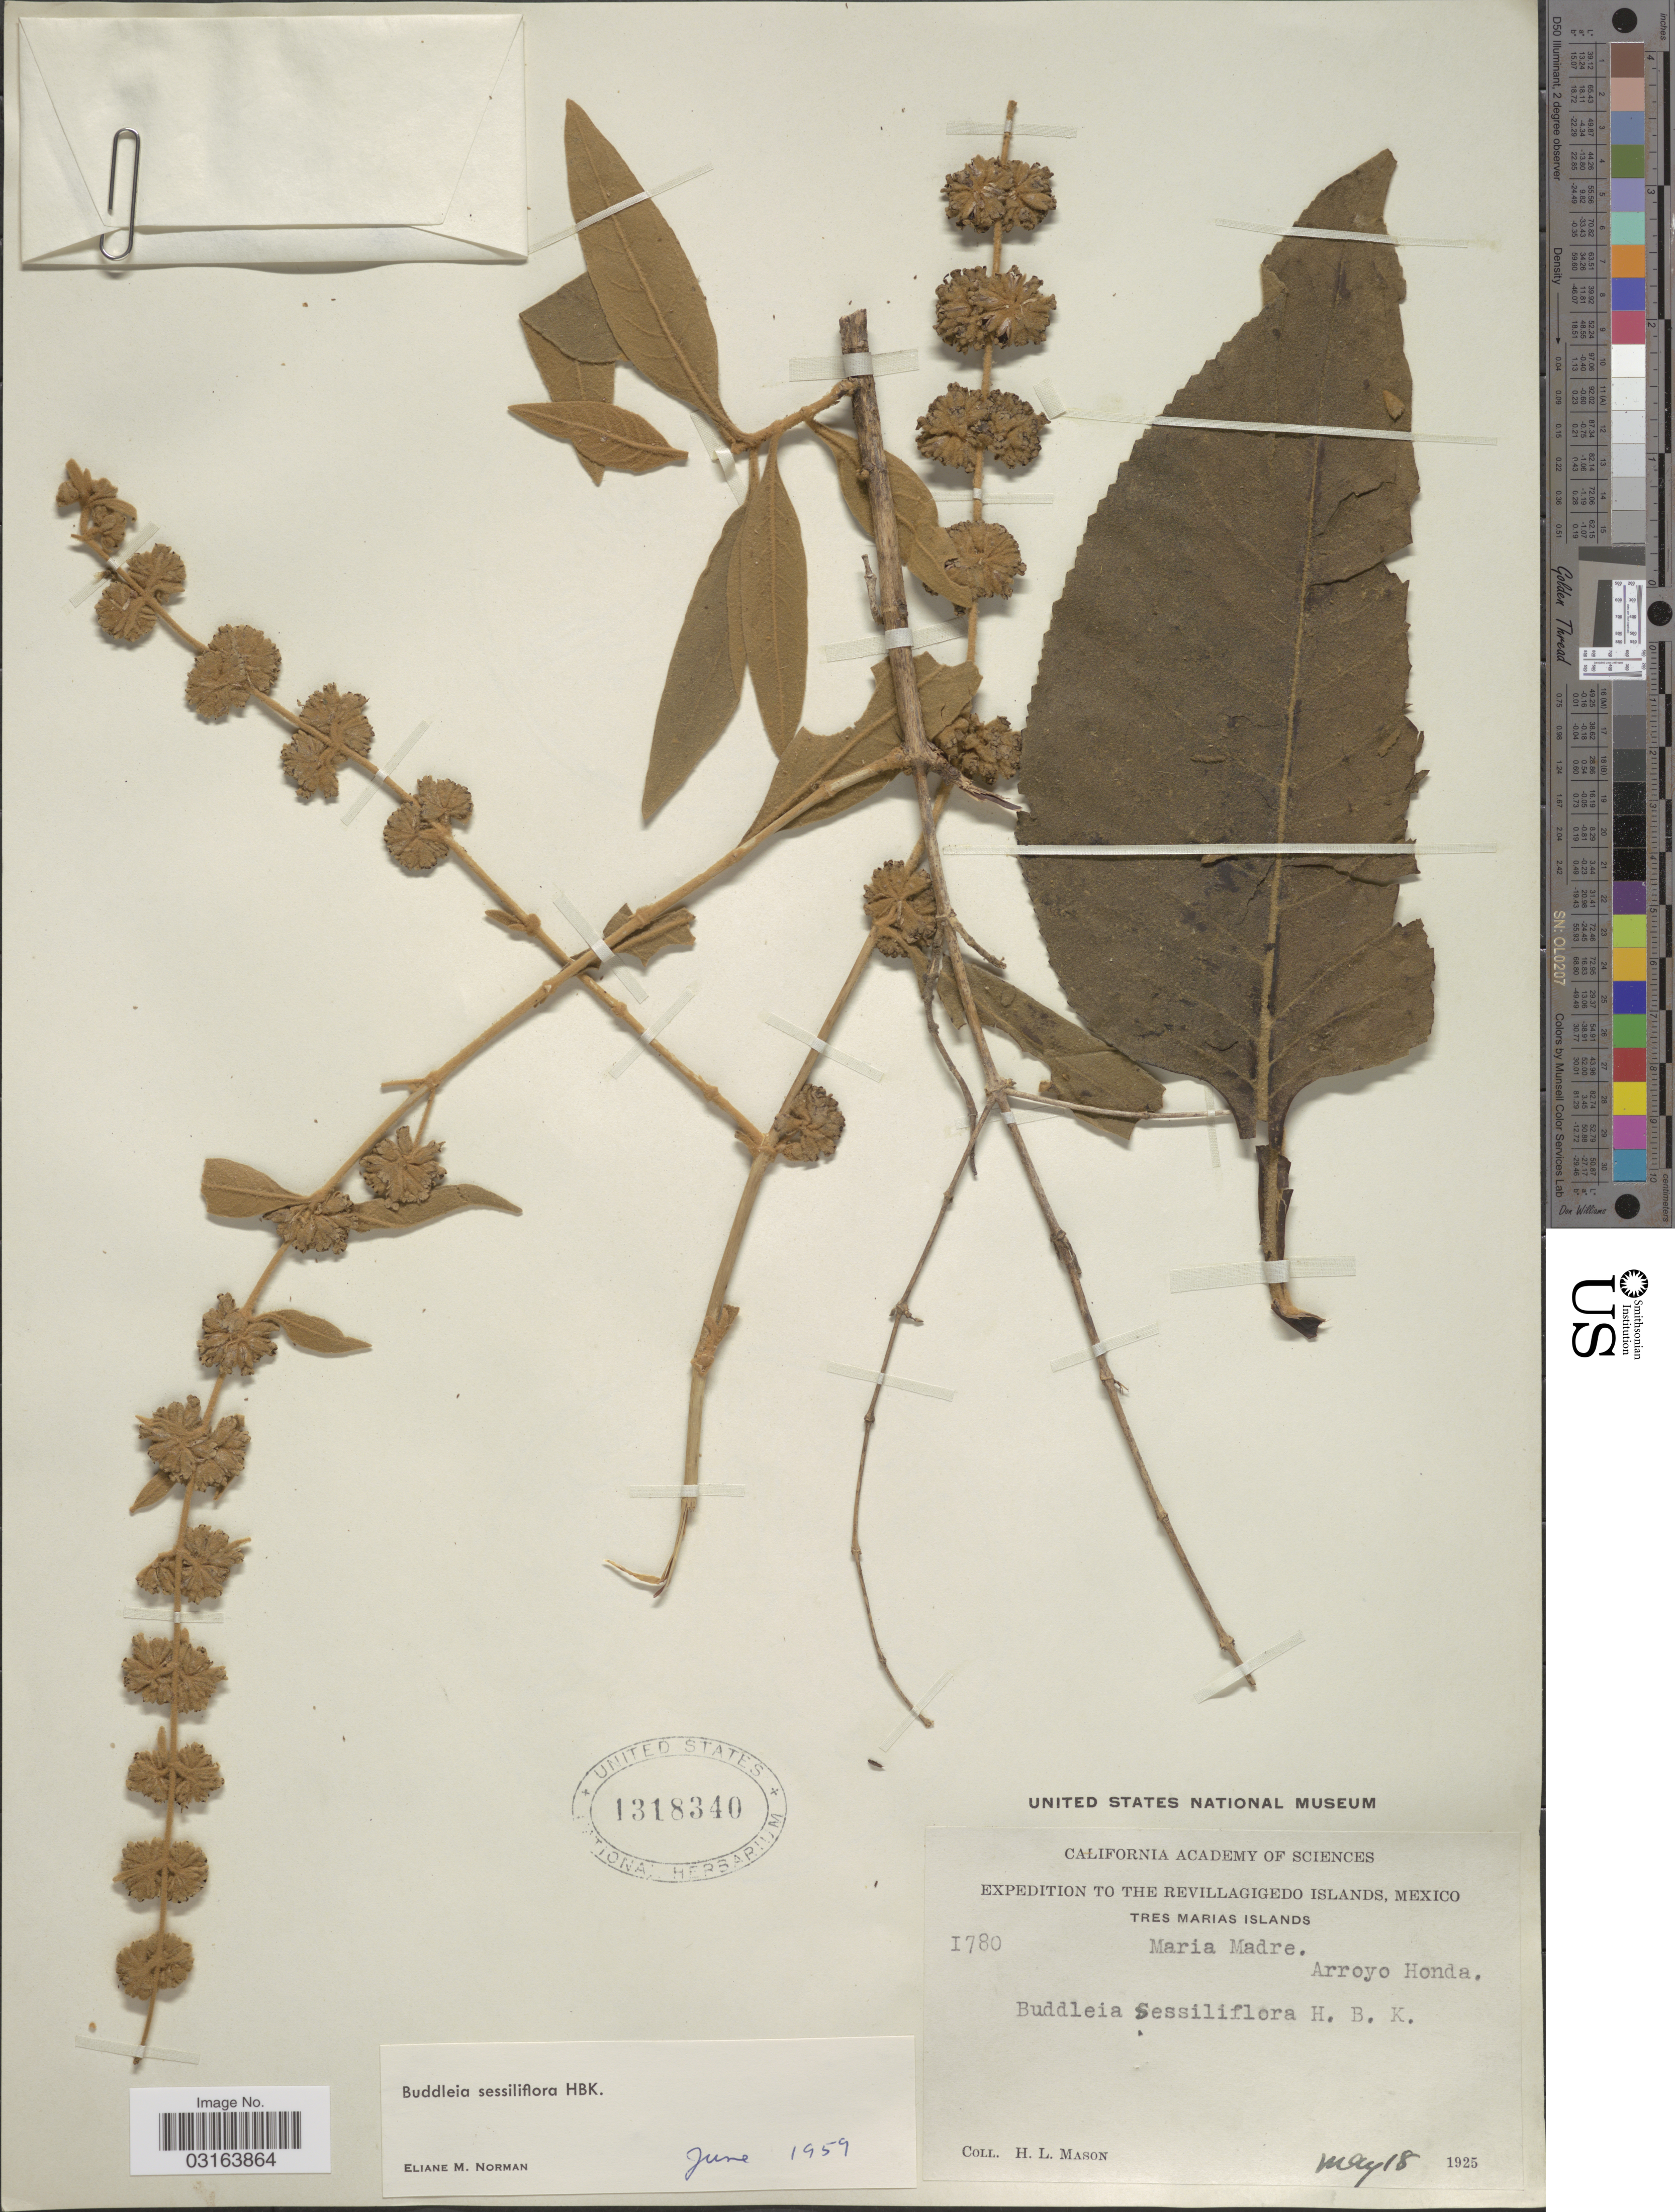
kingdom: Plantae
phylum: Tracheophyta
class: Magnoliopsida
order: Lamiales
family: Scrophulariaceae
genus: Buddleja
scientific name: Buddleja sessiliflora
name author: Kunth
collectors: H. L. Mason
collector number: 1780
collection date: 1925-05-18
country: Mexico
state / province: Nayarit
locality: The Revillagigedo Islands. Tres Marias Islands. Maria Madre. Arroyo Honda.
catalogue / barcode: US 1318340